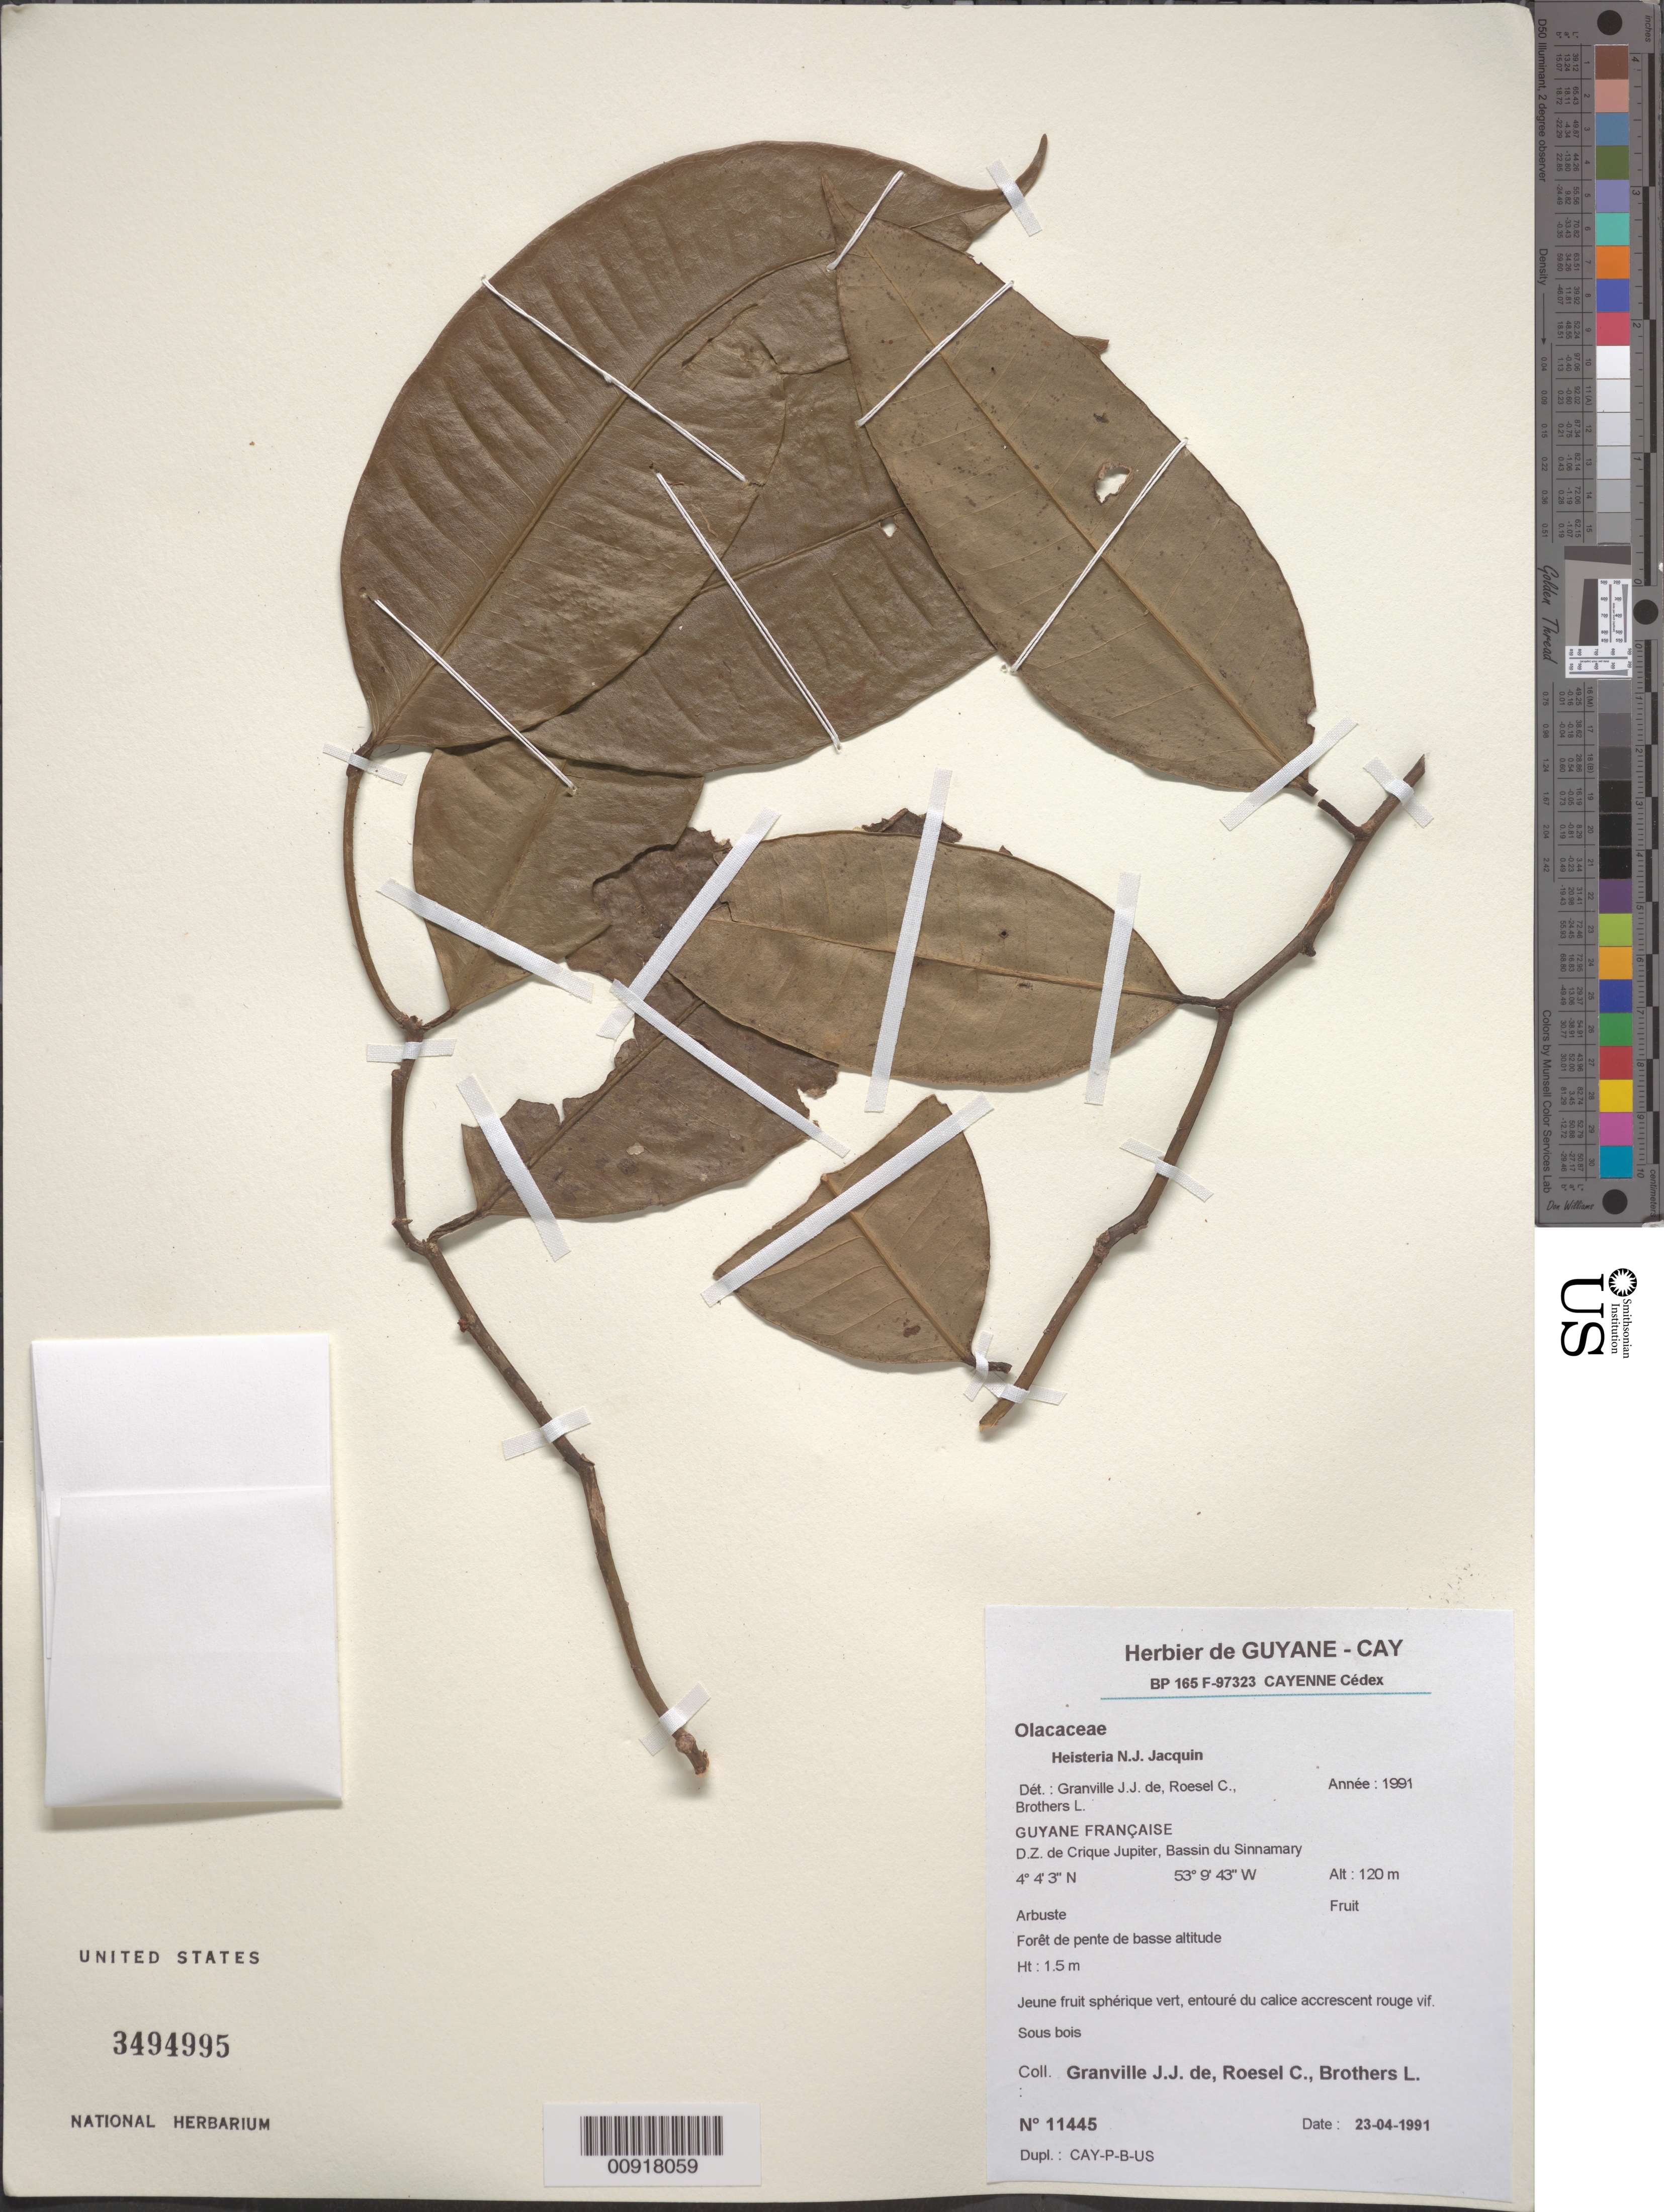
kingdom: Plantae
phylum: Tracheophyta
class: Magnoliopsida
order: Santalales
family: Erythropalaceae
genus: Heisteria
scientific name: Heisteria sp.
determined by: Granville, J. J.; Roesel, C. S.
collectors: J.-J. de Granville, C. S. Roesel & L. Brothers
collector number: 11445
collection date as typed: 23-Apr-91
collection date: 1991-04-23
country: French Guiana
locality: D.Z. de Crique Jupiter, Bassin du Sinnamary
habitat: Forêt de pente de basse altitude; sous bois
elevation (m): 120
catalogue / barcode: US 3494995